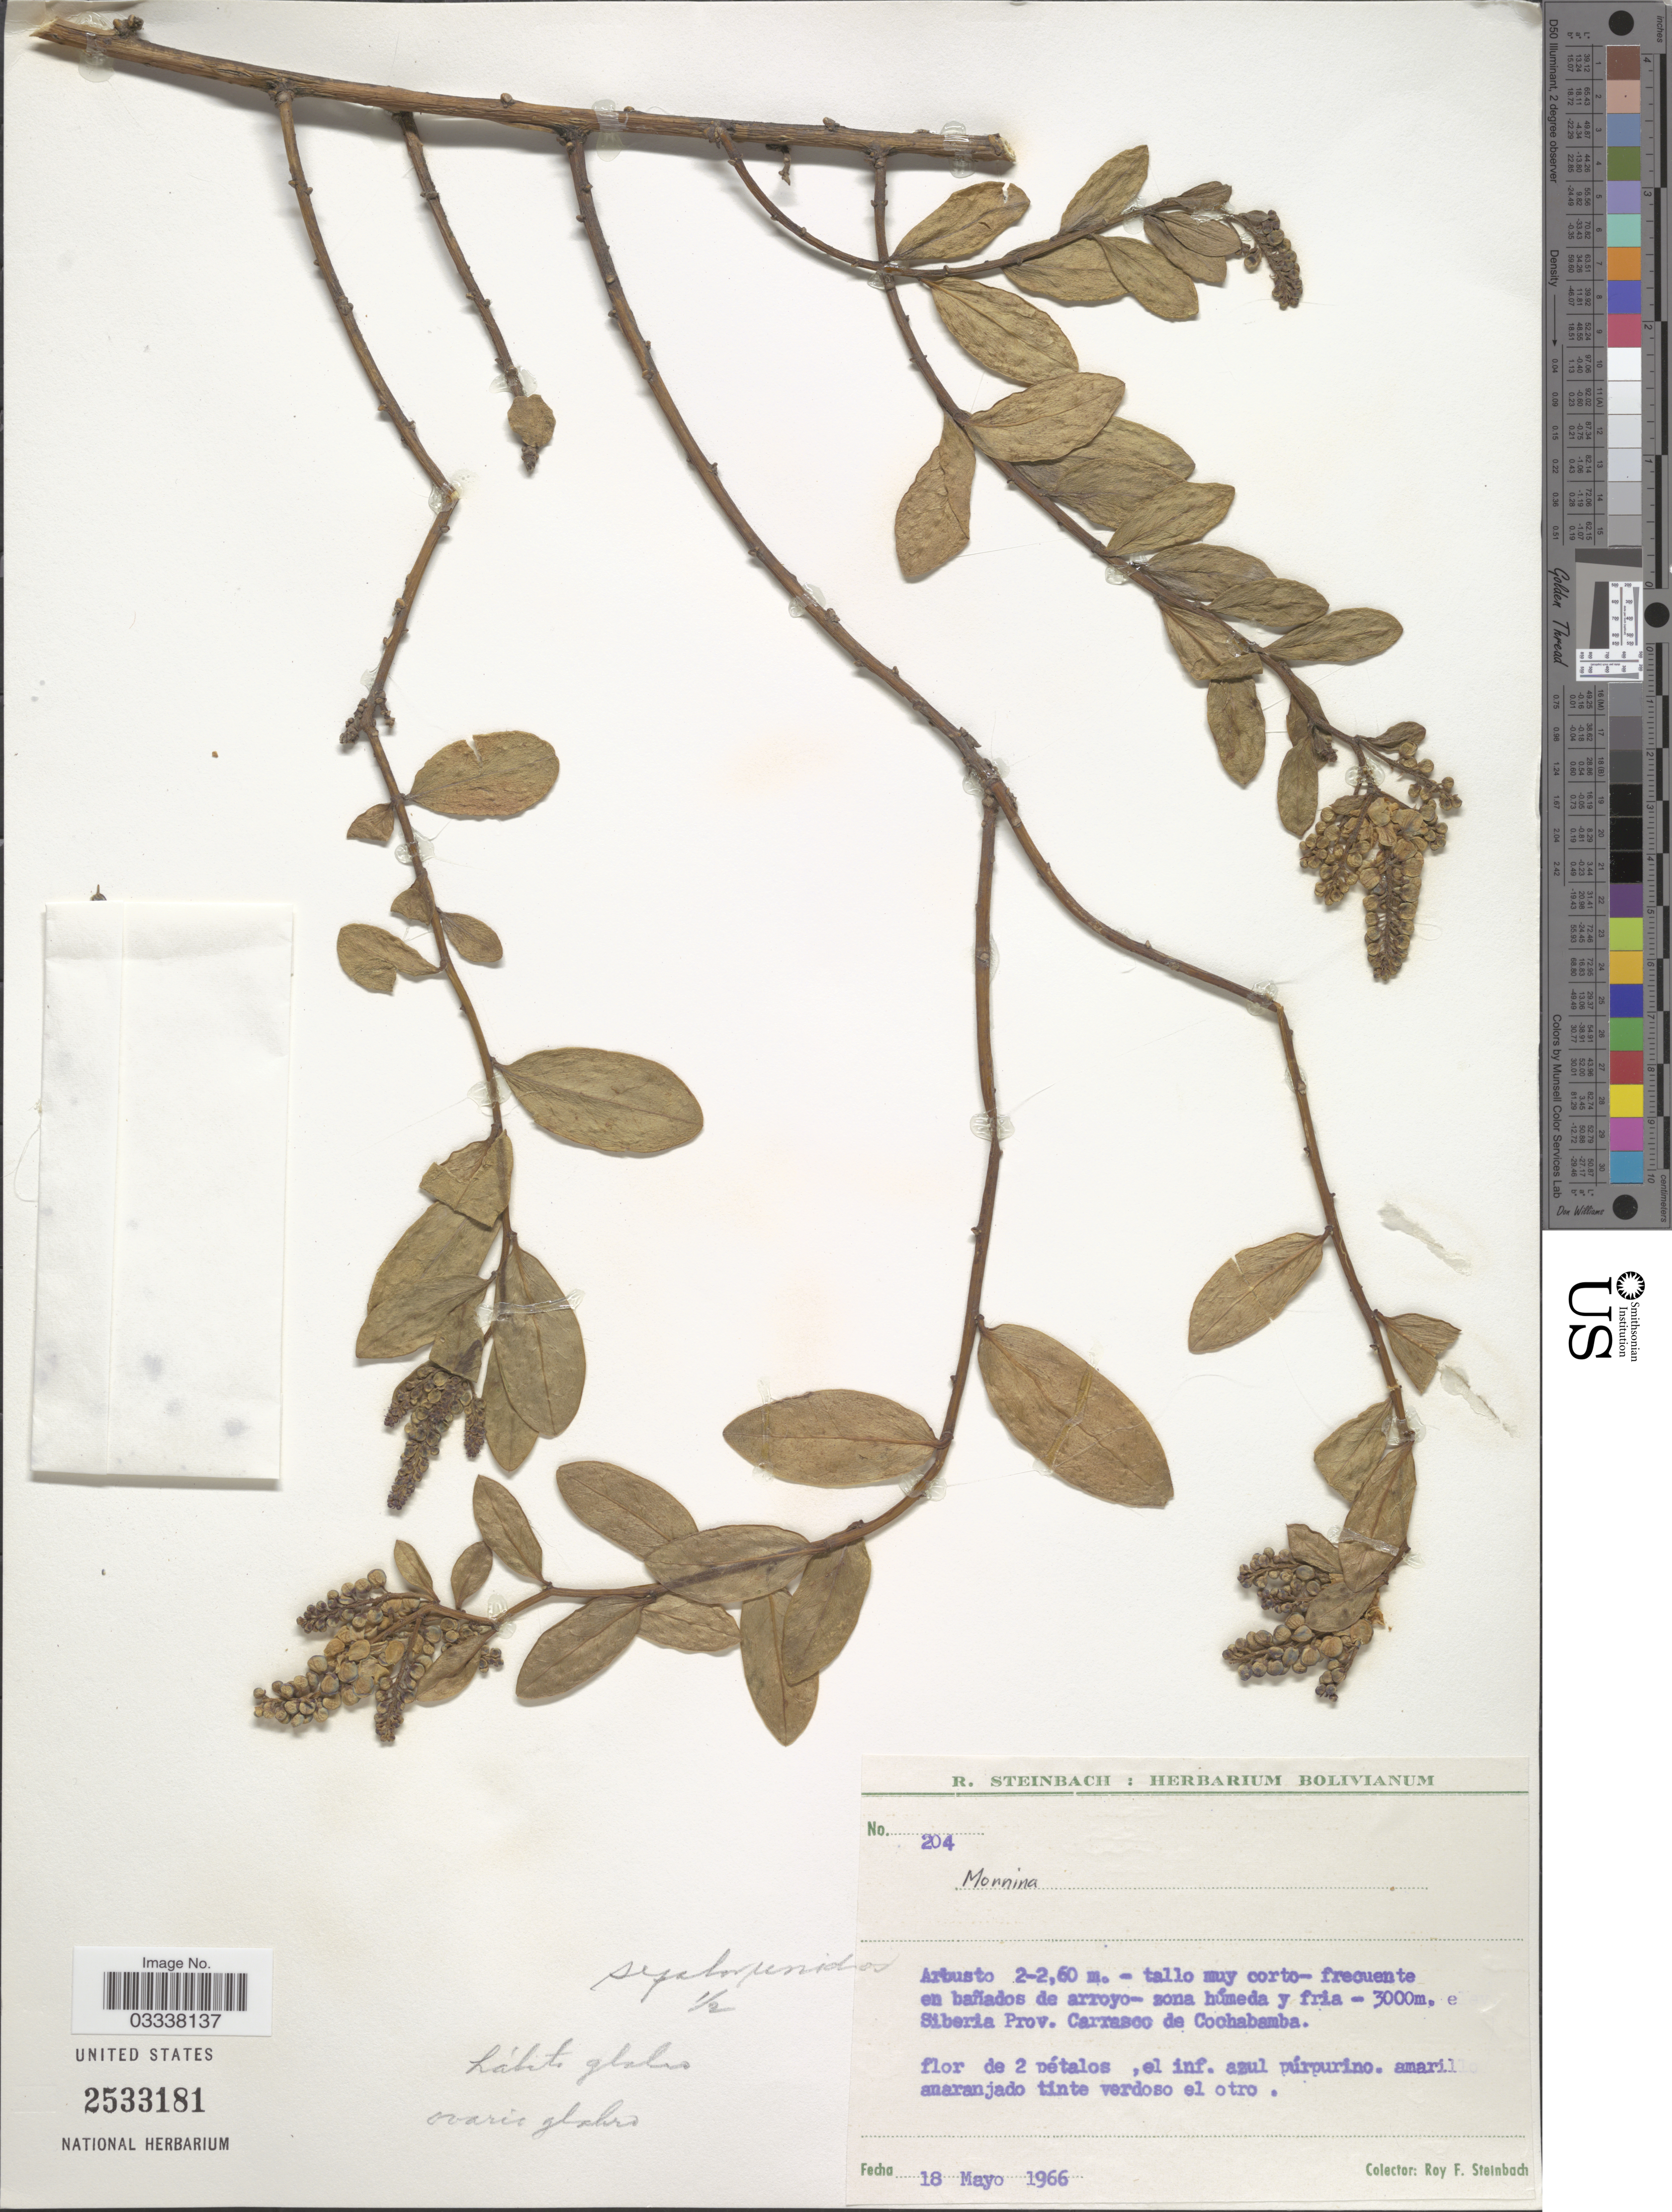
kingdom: Plantae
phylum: Tracheophyta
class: Magnoliopsida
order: Fabales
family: Polygalaceae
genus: Monnina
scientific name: Monnina sp.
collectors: R. F. Steinbach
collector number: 204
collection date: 1966-05-18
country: Bolivia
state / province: Cochabamba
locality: Siberia Prov. Carrasco de Cochabamba.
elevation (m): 3000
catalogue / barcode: US 2533181